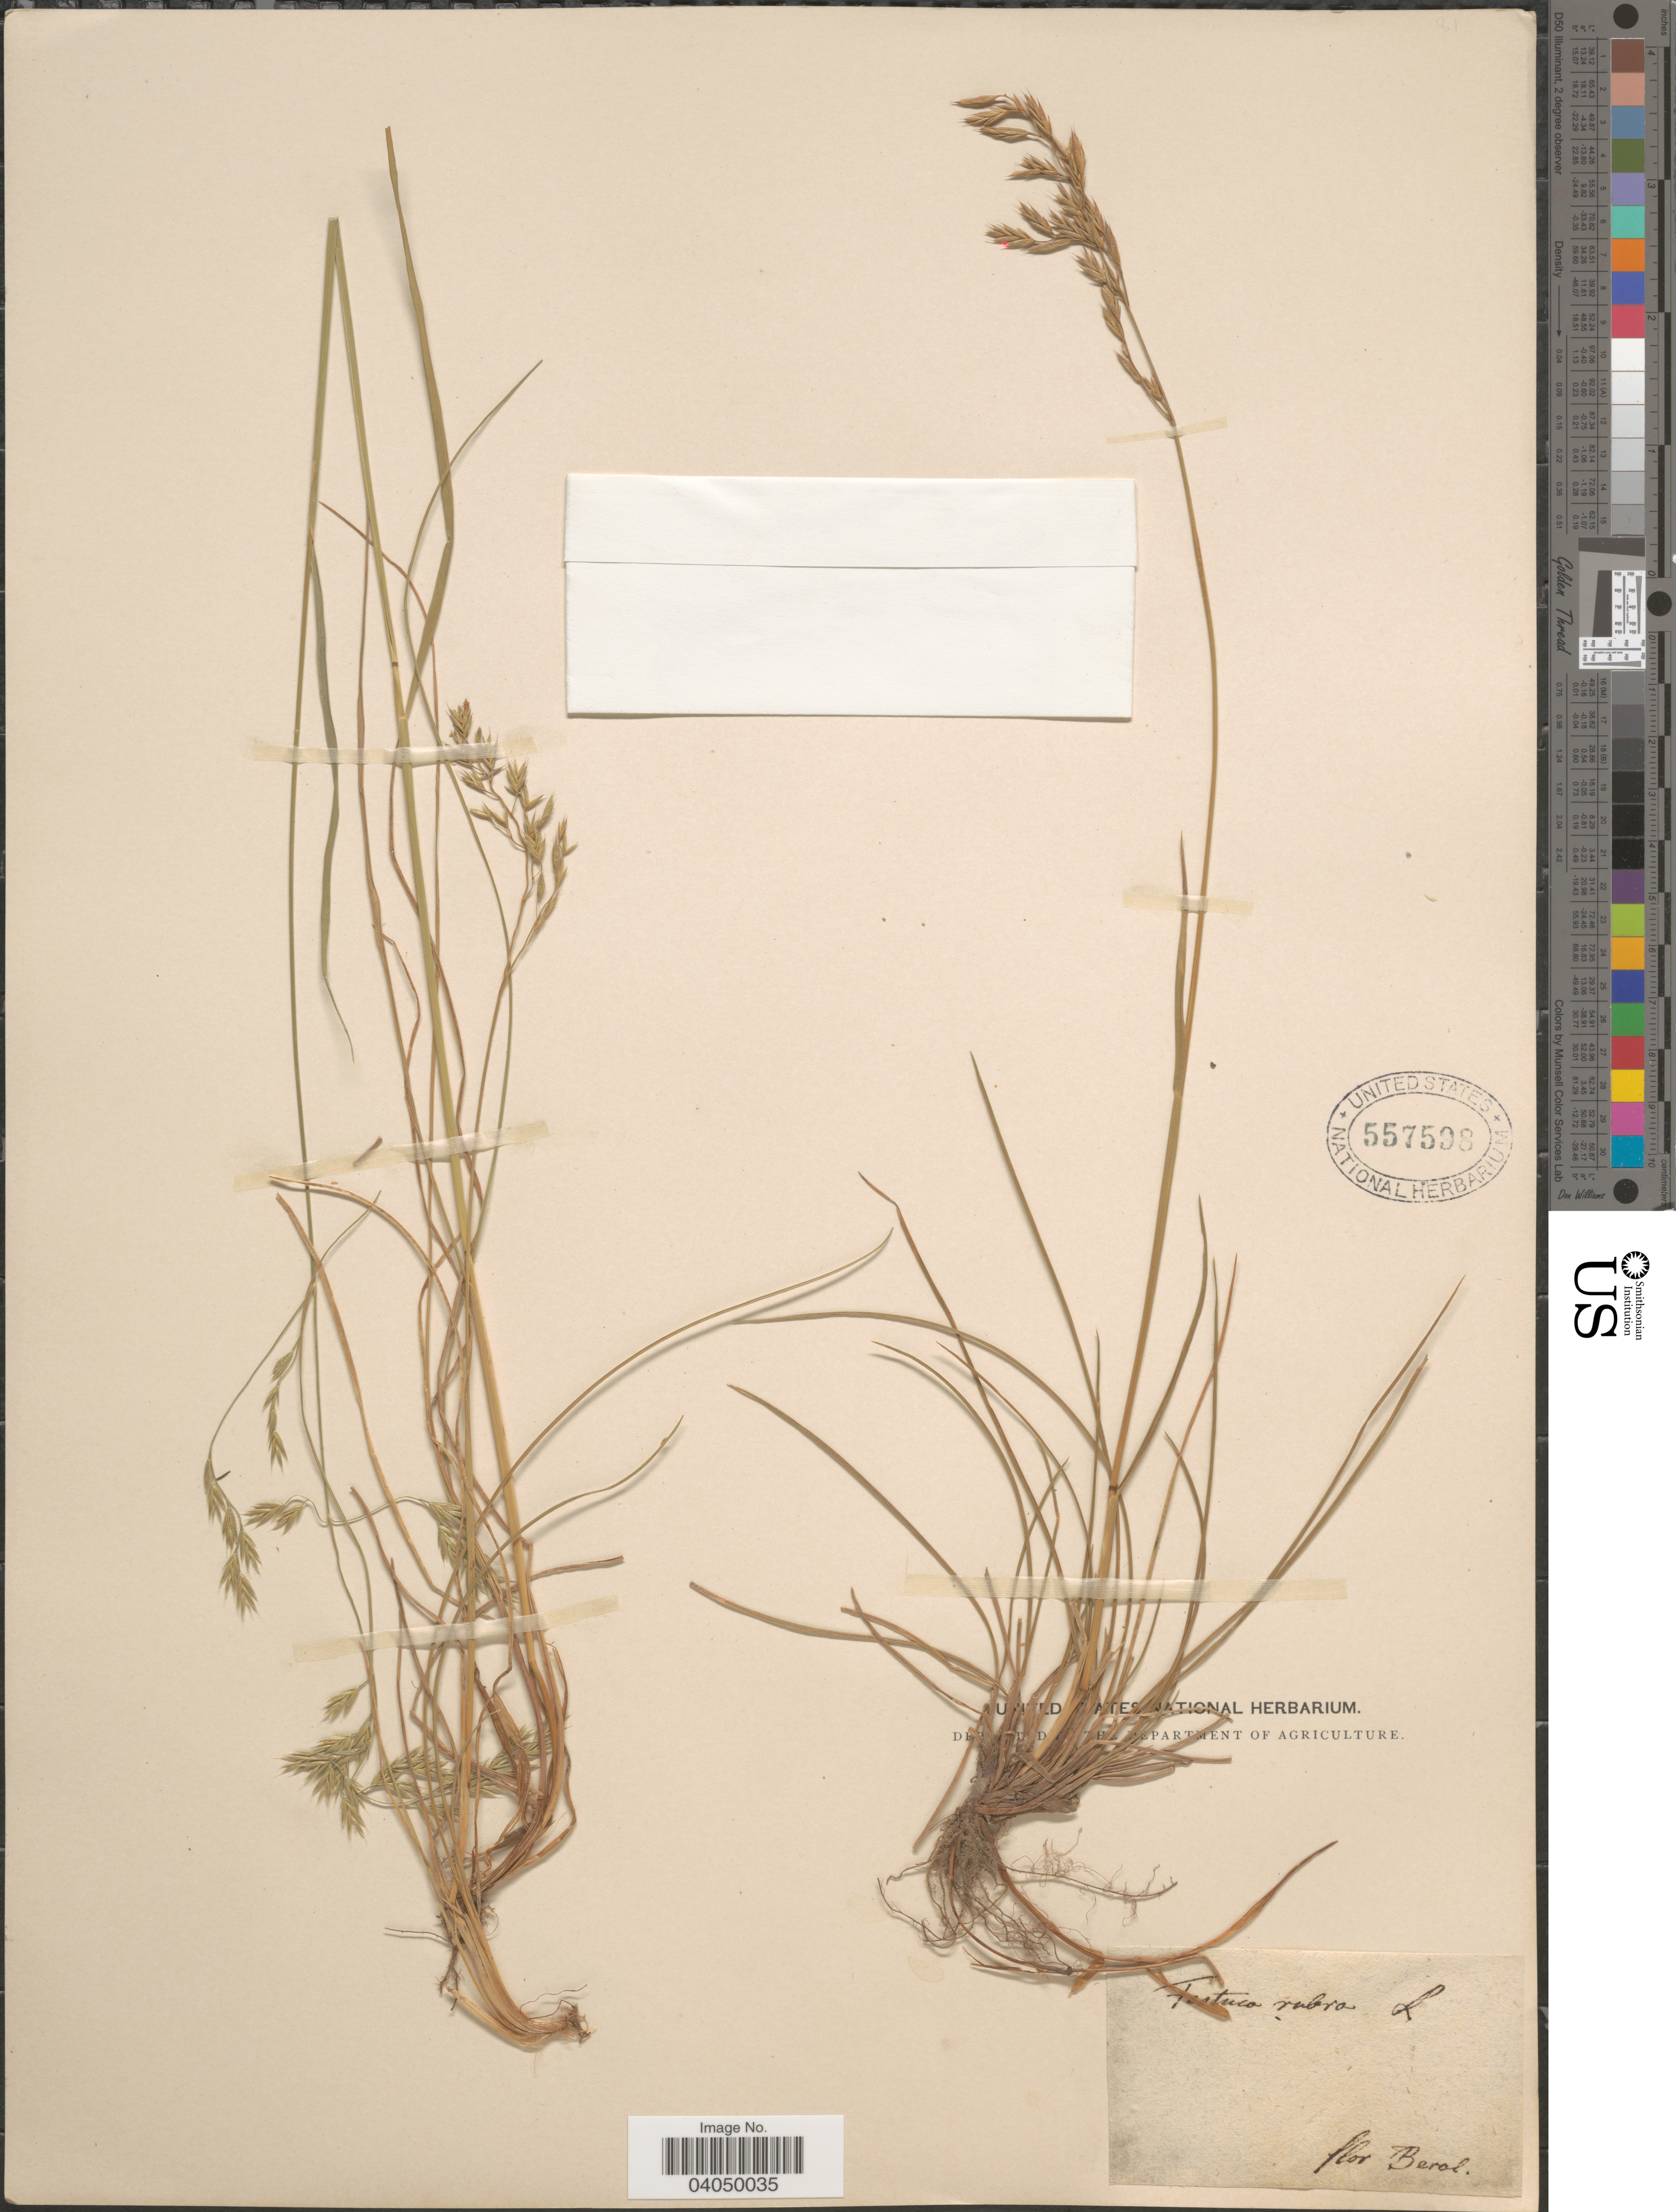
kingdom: Plantae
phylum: Tracheophyta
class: Liliopsida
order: Poales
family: Poaceae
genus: Festuca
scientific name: Festuca rubra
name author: L.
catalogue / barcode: US 557598